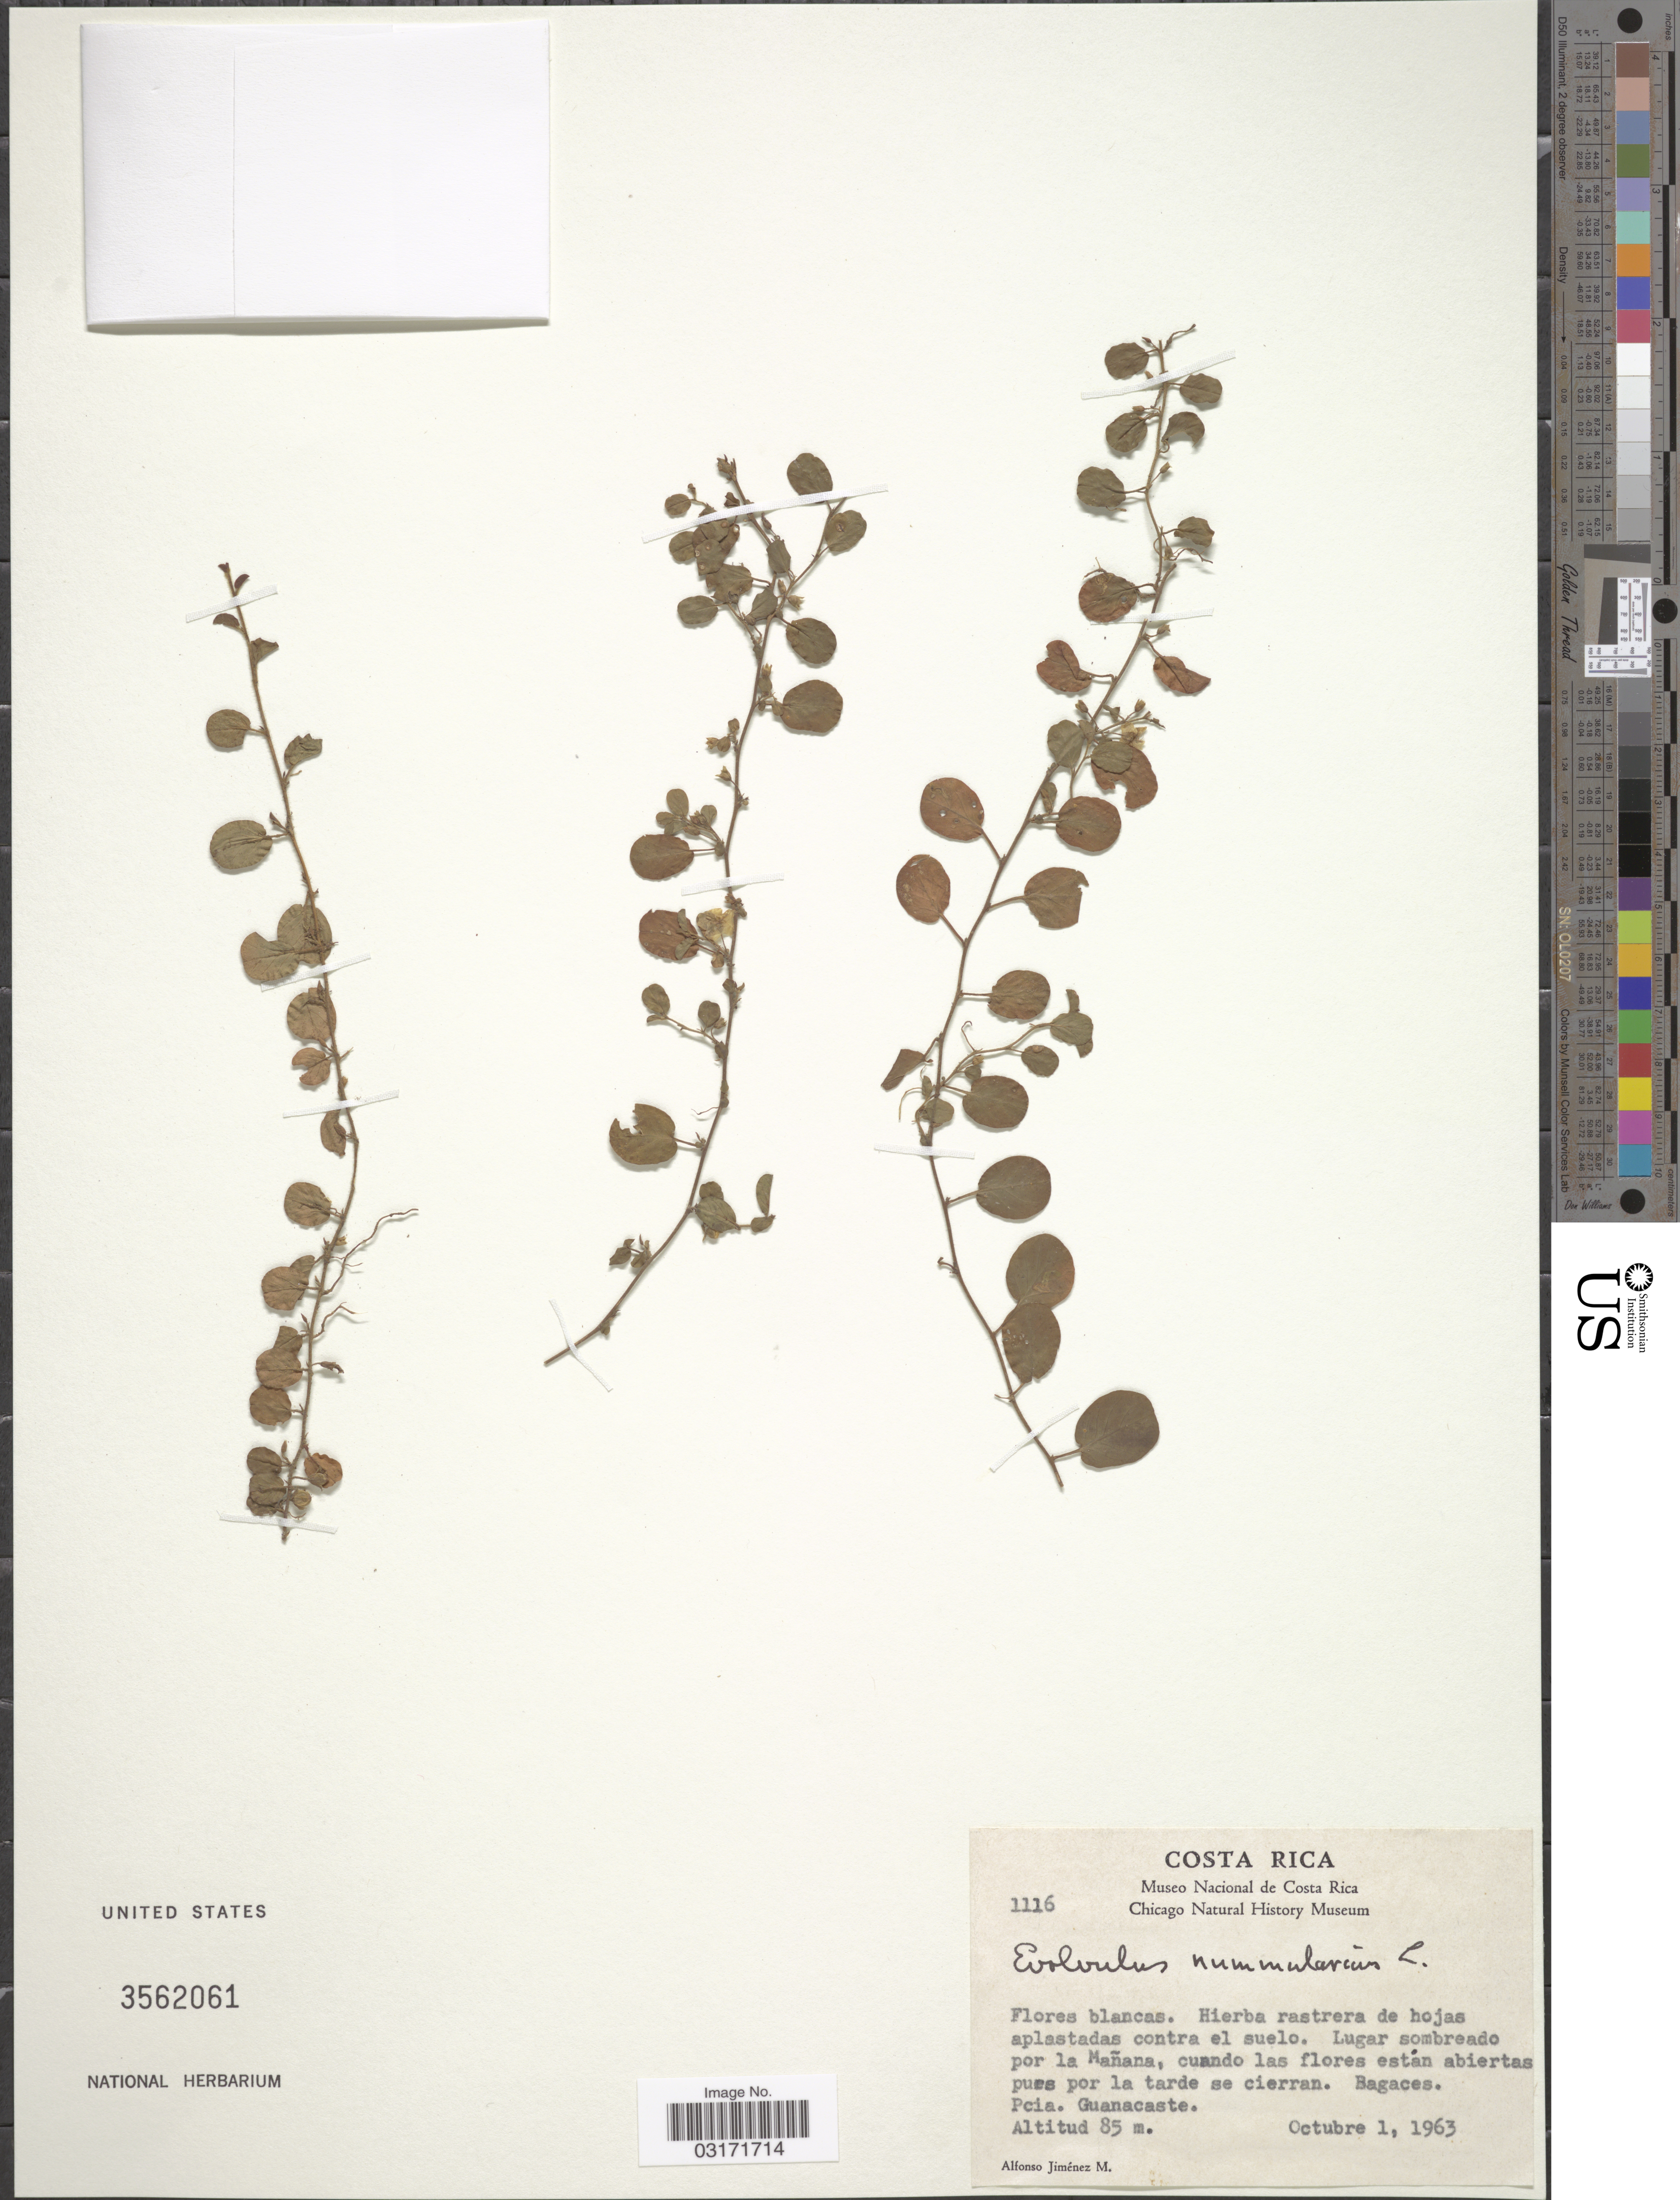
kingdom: Plantae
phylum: Tracheophyta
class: Magnoliopsida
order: Solanales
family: Convolvulaceae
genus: Evolvulus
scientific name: Evolvulus nummularius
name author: (L.) L.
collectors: A. Jimenez M.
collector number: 1116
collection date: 1963-10-01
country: Costa Rica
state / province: Guanacaste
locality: Lugar sombreado por la Mañana, cuando las flores están abiertas pues por la tarde se cierran. Bagaces. Pcia. Guanacaste.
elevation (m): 85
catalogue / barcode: US 3562061